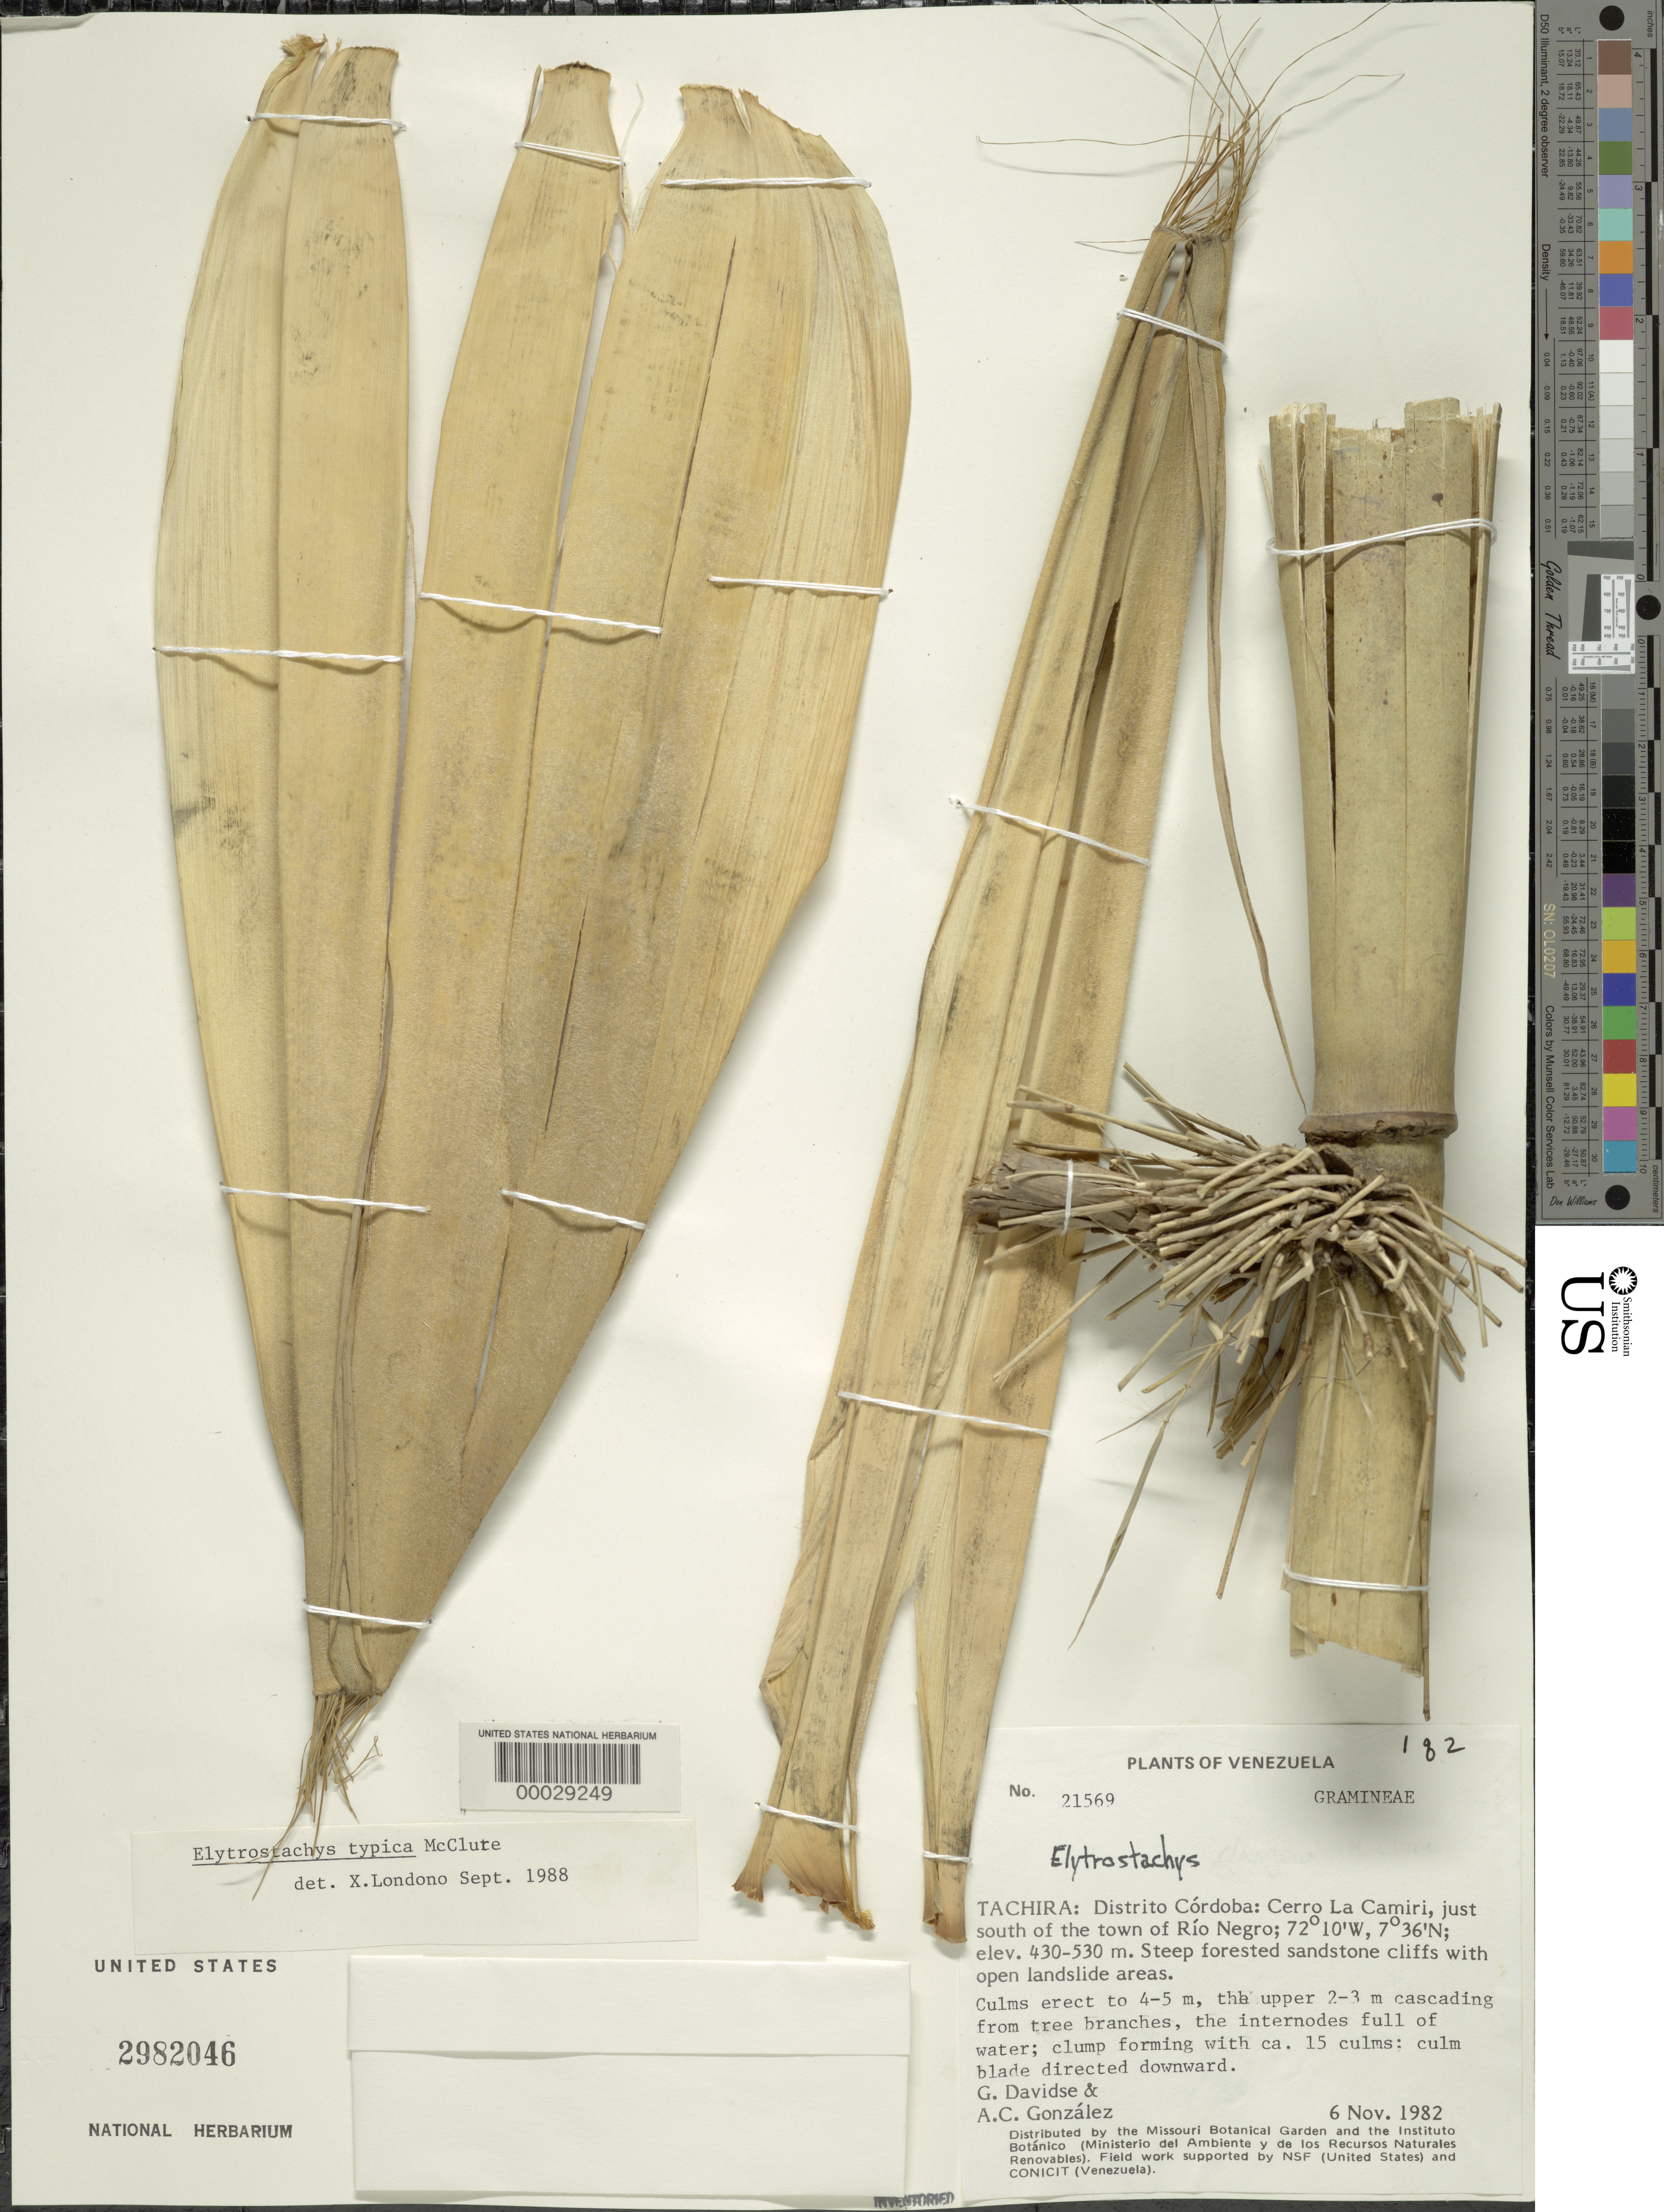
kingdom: Plantae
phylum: Tracheophyta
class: Liliopsida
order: Poales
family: Poaceae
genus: Elytrostachys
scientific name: Elytrostachys clavigera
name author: McClure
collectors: G. Davidse & A. C. González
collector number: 21569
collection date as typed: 06 Nov 1982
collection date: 1982-11-06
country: Venezuela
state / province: Tachira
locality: Dist cordoba, cerro la camiri, rio negro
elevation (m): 430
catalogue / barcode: US 2982046